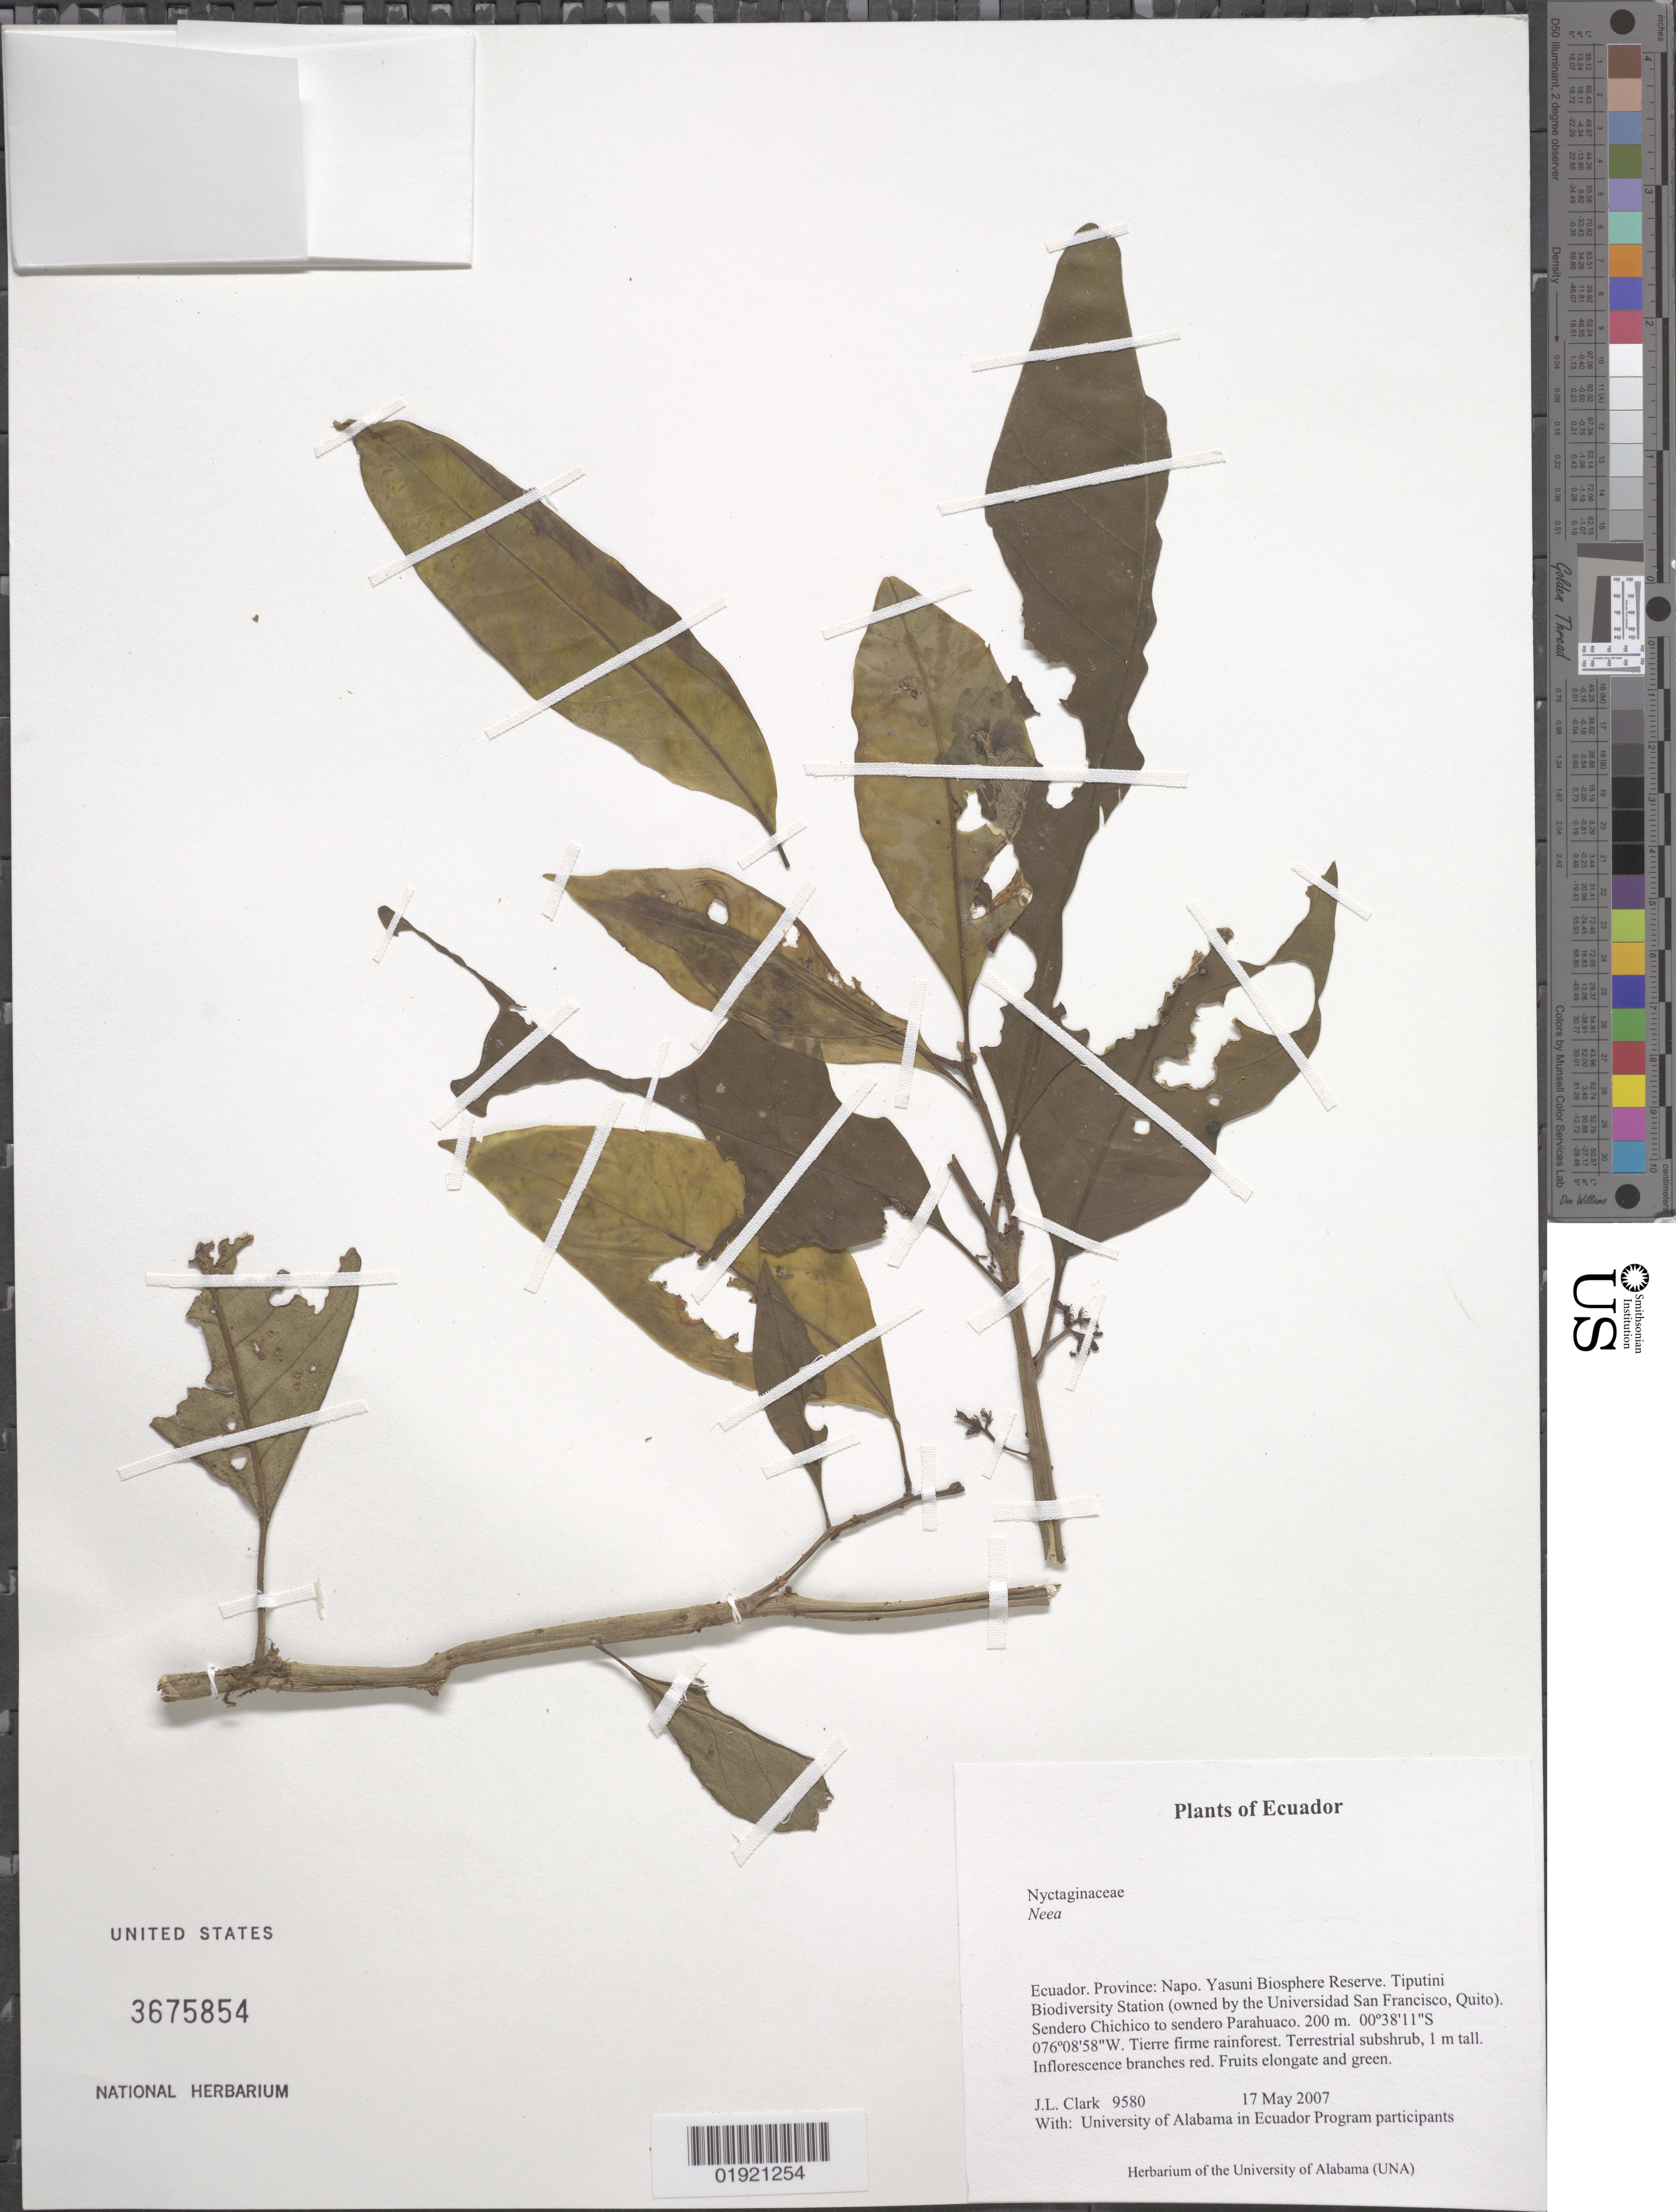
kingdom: Plantae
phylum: Tracheophyta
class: Magnoliopsida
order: Caryophyllales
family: Nyctaginaceae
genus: Neea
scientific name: Neea sp.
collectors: J. L. Clark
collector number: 9580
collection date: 2007-05-17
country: Ecuador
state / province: Napo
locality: Yasuni Biosphere Reserve. Tiputini Biodiversity Station (owned by the Universidad San Francisco, Quito). Sendero Chichico to Sendero Parahuaco.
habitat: Tierre firme rainforest.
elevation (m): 200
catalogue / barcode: US 3675854